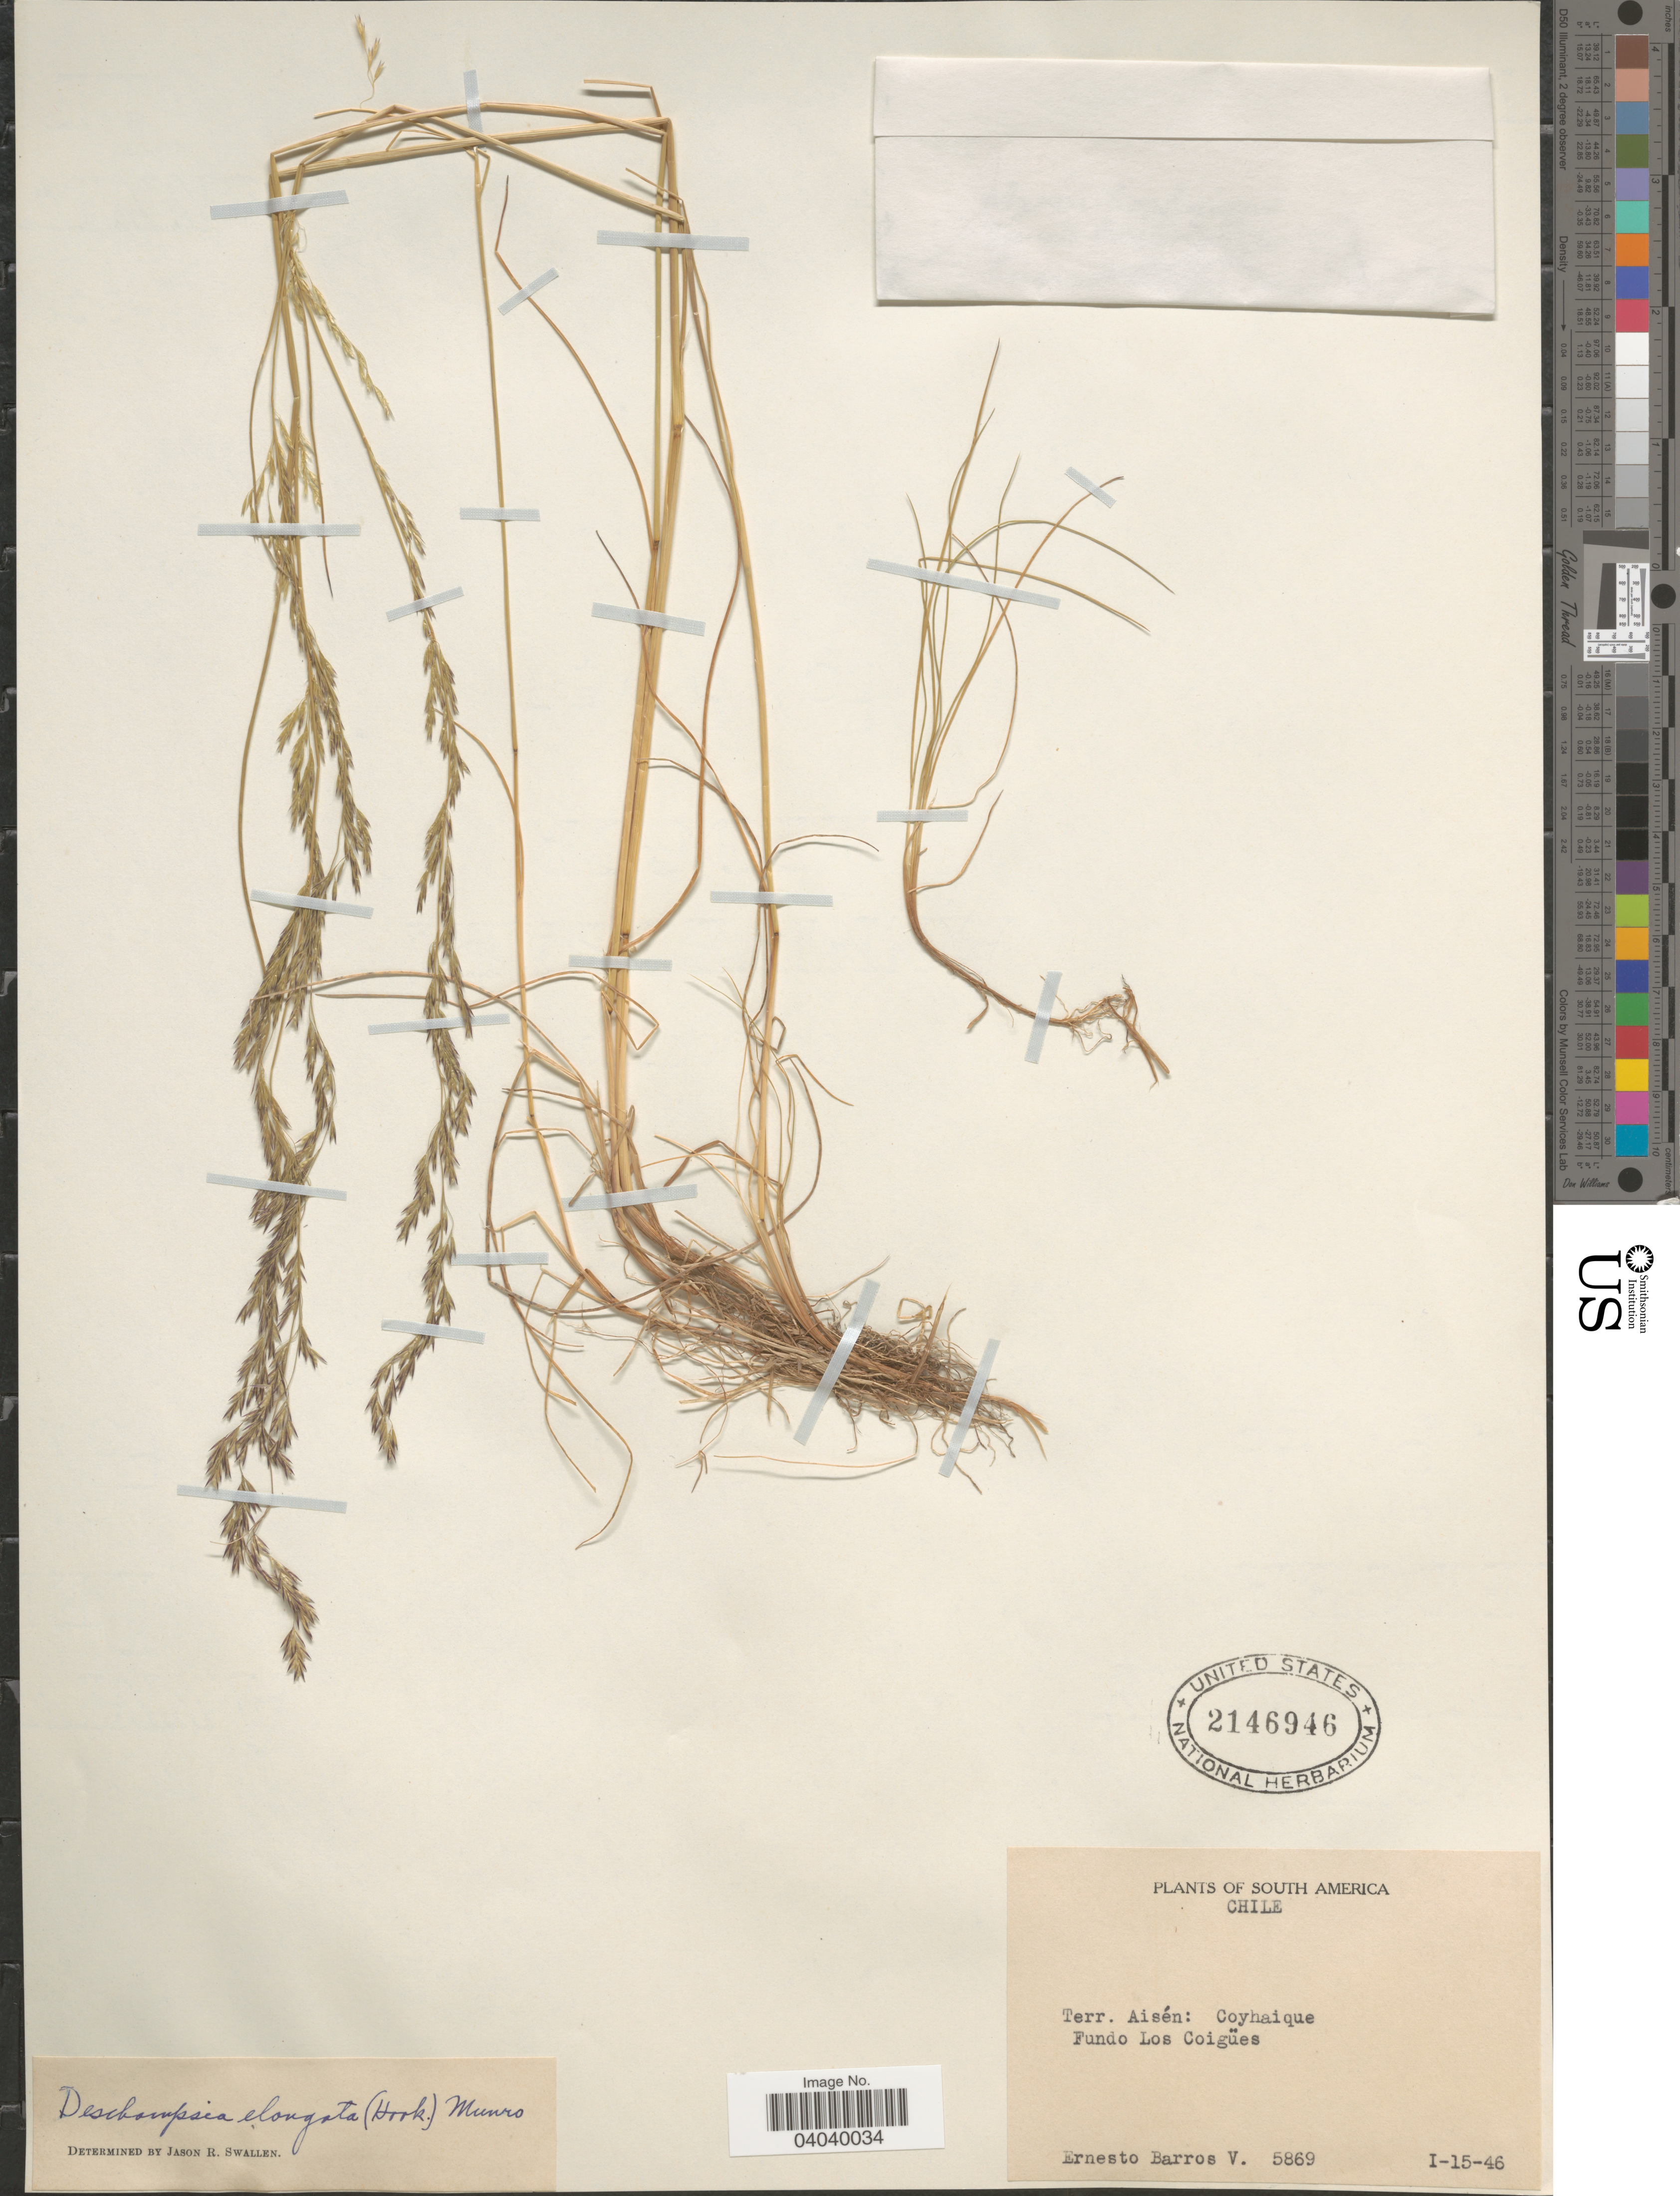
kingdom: Plantae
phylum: Tracheophyta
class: Liliopsida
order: Poales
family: Poaceae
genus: Deschampsia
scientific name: Deschampsia elongata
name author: (Hook.) Munro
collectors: E. Barros V.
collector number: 5869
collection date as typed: Transcribed d/m/y: 15/1/46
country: Chile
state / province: Aisén (XI)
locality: Coyhaique, Fundo Los Coigües.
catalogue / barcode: US 2146946